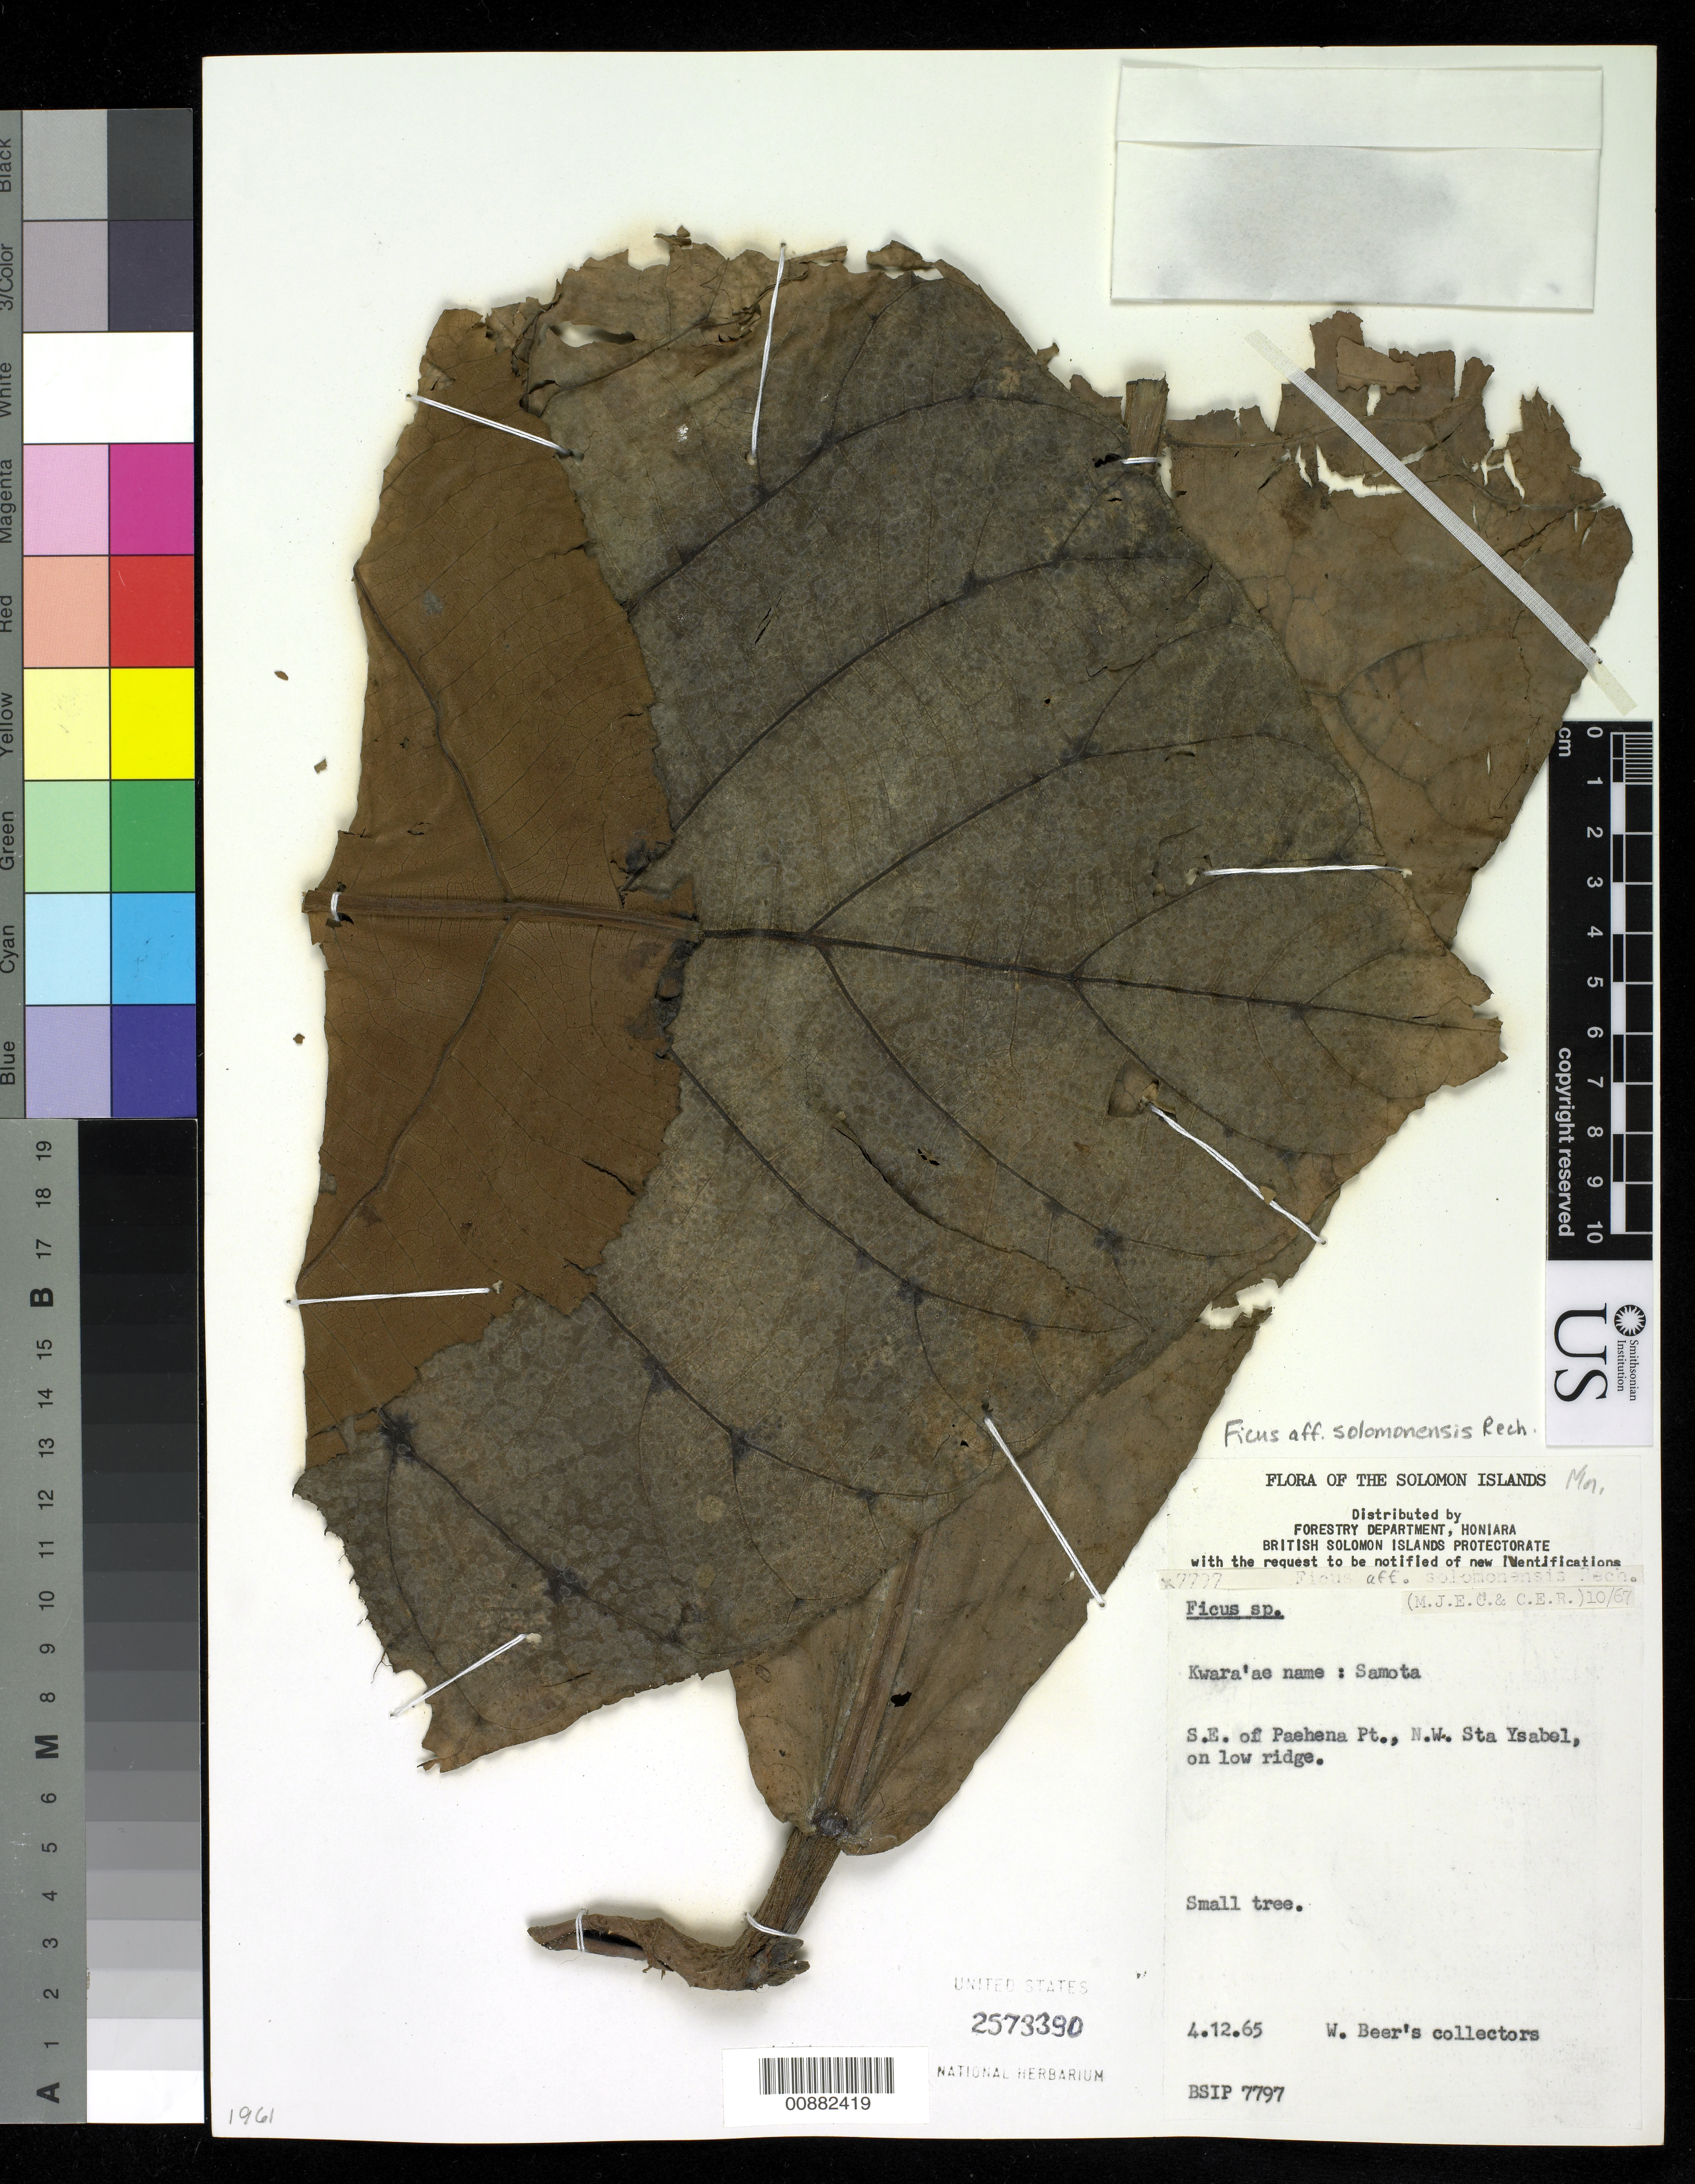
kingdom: Plantae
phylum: Tracheophyta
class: Magnoliopsida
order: Rosales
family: Moraceae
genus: Ficus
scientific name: Ficus somalensis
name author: Chiov.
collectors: W. Beer's Collectors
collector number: BSIP 7797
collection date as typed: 04 Dec 1965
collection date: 1965-12-04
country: Solomon Islands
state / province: Isabel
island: Santa Isabel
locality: SE of Paehena Pt., NW Santa Isabela on low ridge.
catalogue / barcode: US 2573390